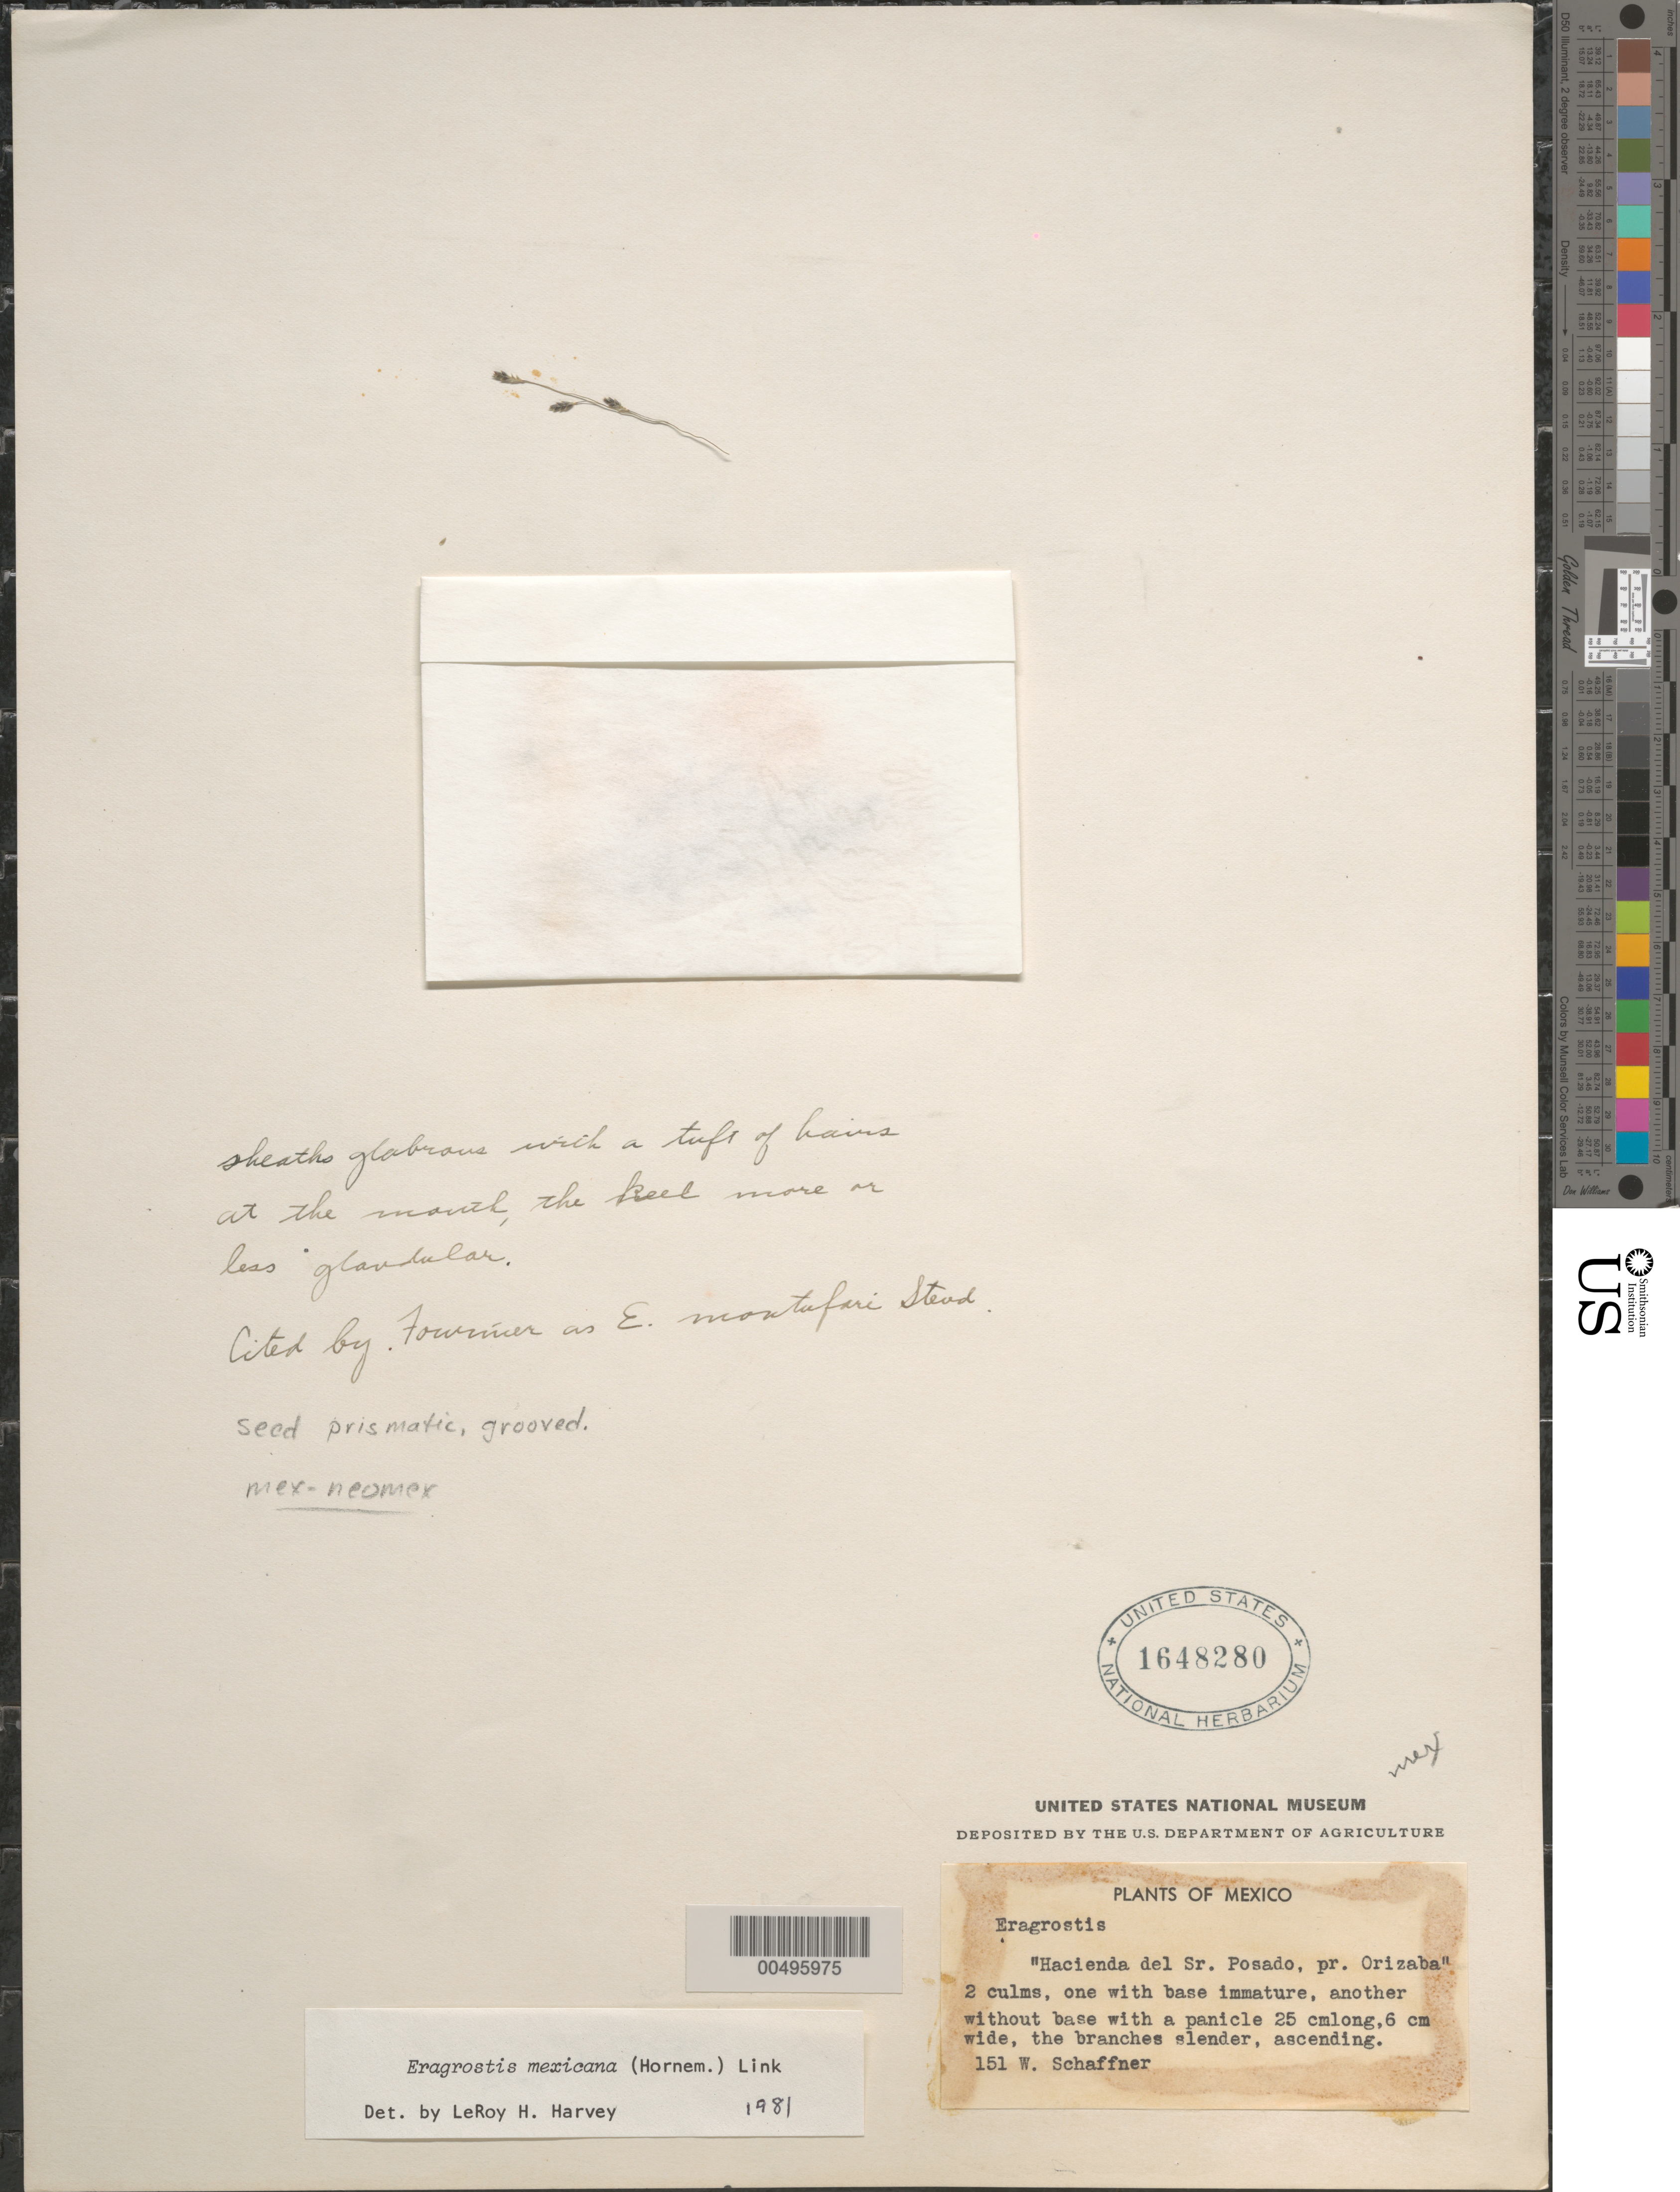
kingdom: Plantae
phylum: Tracheophyta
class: Liliopsida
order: Poales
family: Poaceae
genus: Eragrostis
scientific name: Eragrostis mexicana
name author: (Hornem.) Link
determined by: Harvey, L. H.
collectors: W. Schaffner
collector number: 151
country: Mexico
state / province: Veracruz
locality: Hacienda del Sr. Posado, pr. Orizaba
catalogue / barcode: US 1648280